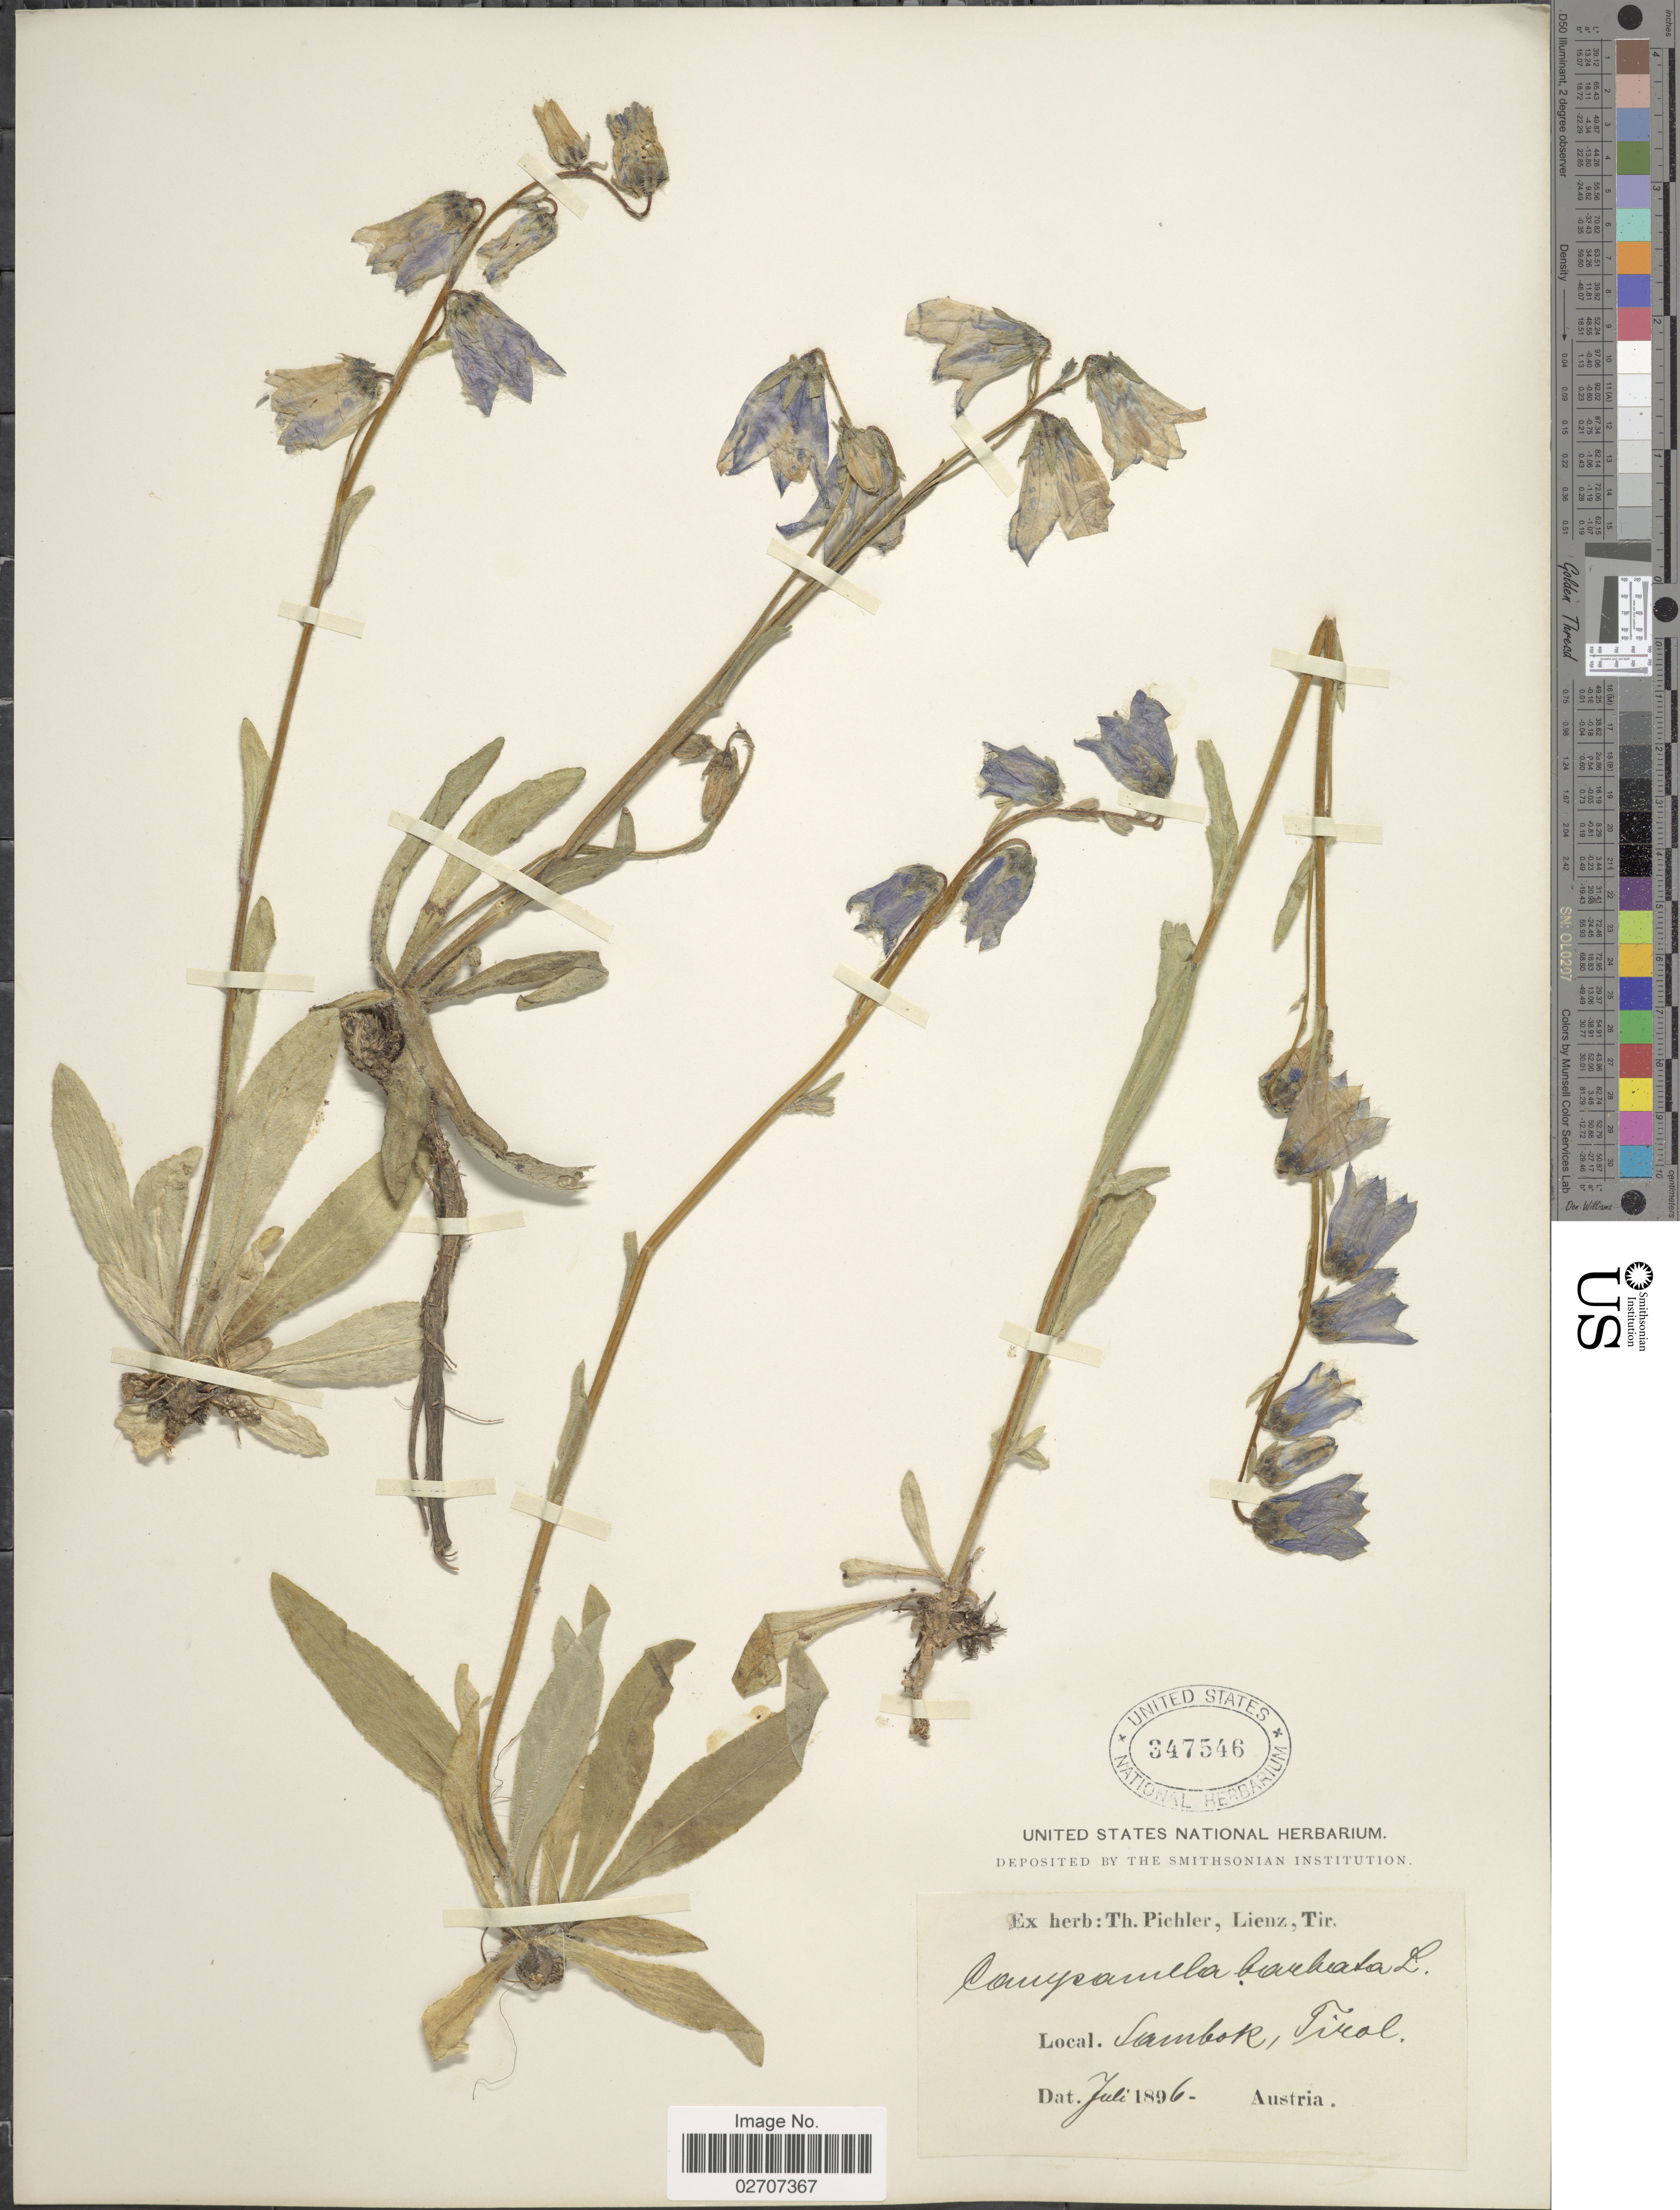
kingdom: Plantae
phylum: Tracheophyta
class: Magnoliopsida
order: Asterales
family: Campanulaceae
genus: Campanula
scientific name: Campanula barbata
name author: L.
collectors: ex herb. T. Pichler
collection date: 1896-07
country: Austria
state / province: Tirol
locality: Sambok [interpreted]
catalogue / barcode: US 347546